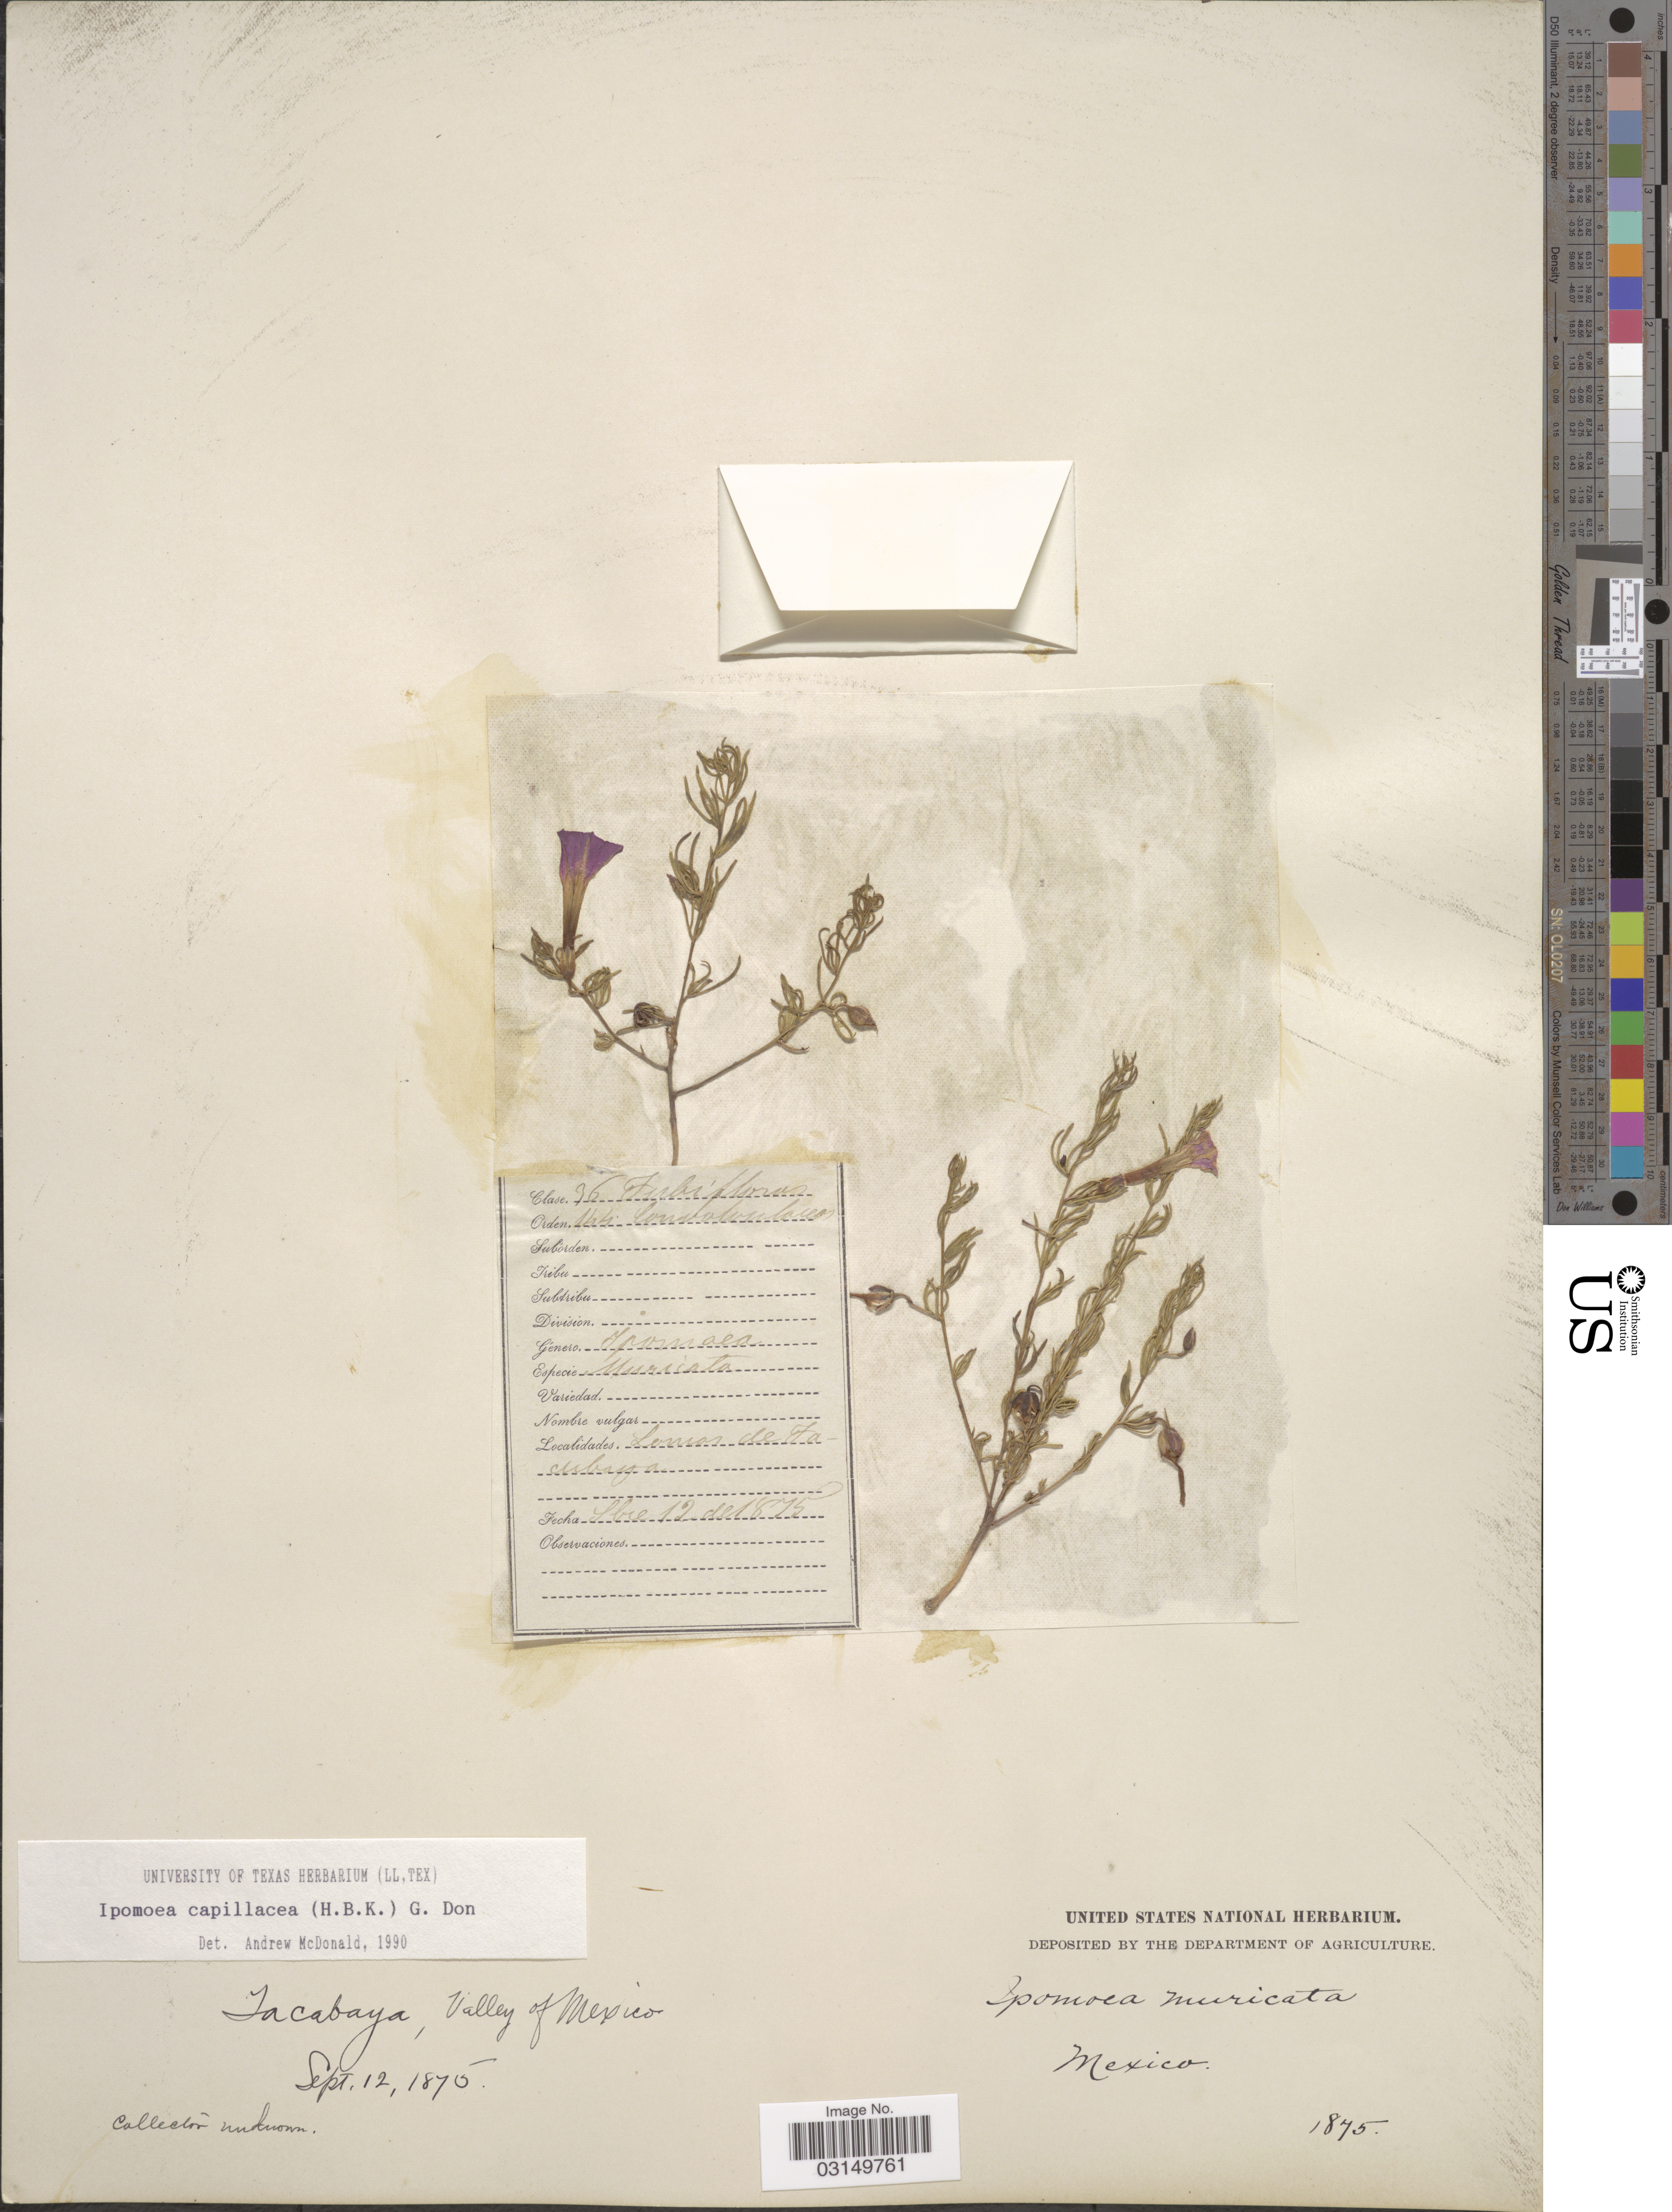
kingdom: Plantae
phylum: Tracheophyta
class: Magnoliopsida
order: Solanales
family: Convolvulaceae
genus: Ipomoea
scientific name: Ipomoea capillacea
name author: (Kunth) G. Don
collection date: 1875-09-12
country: Mexico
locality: Tacabaya, Valley of Mexico.